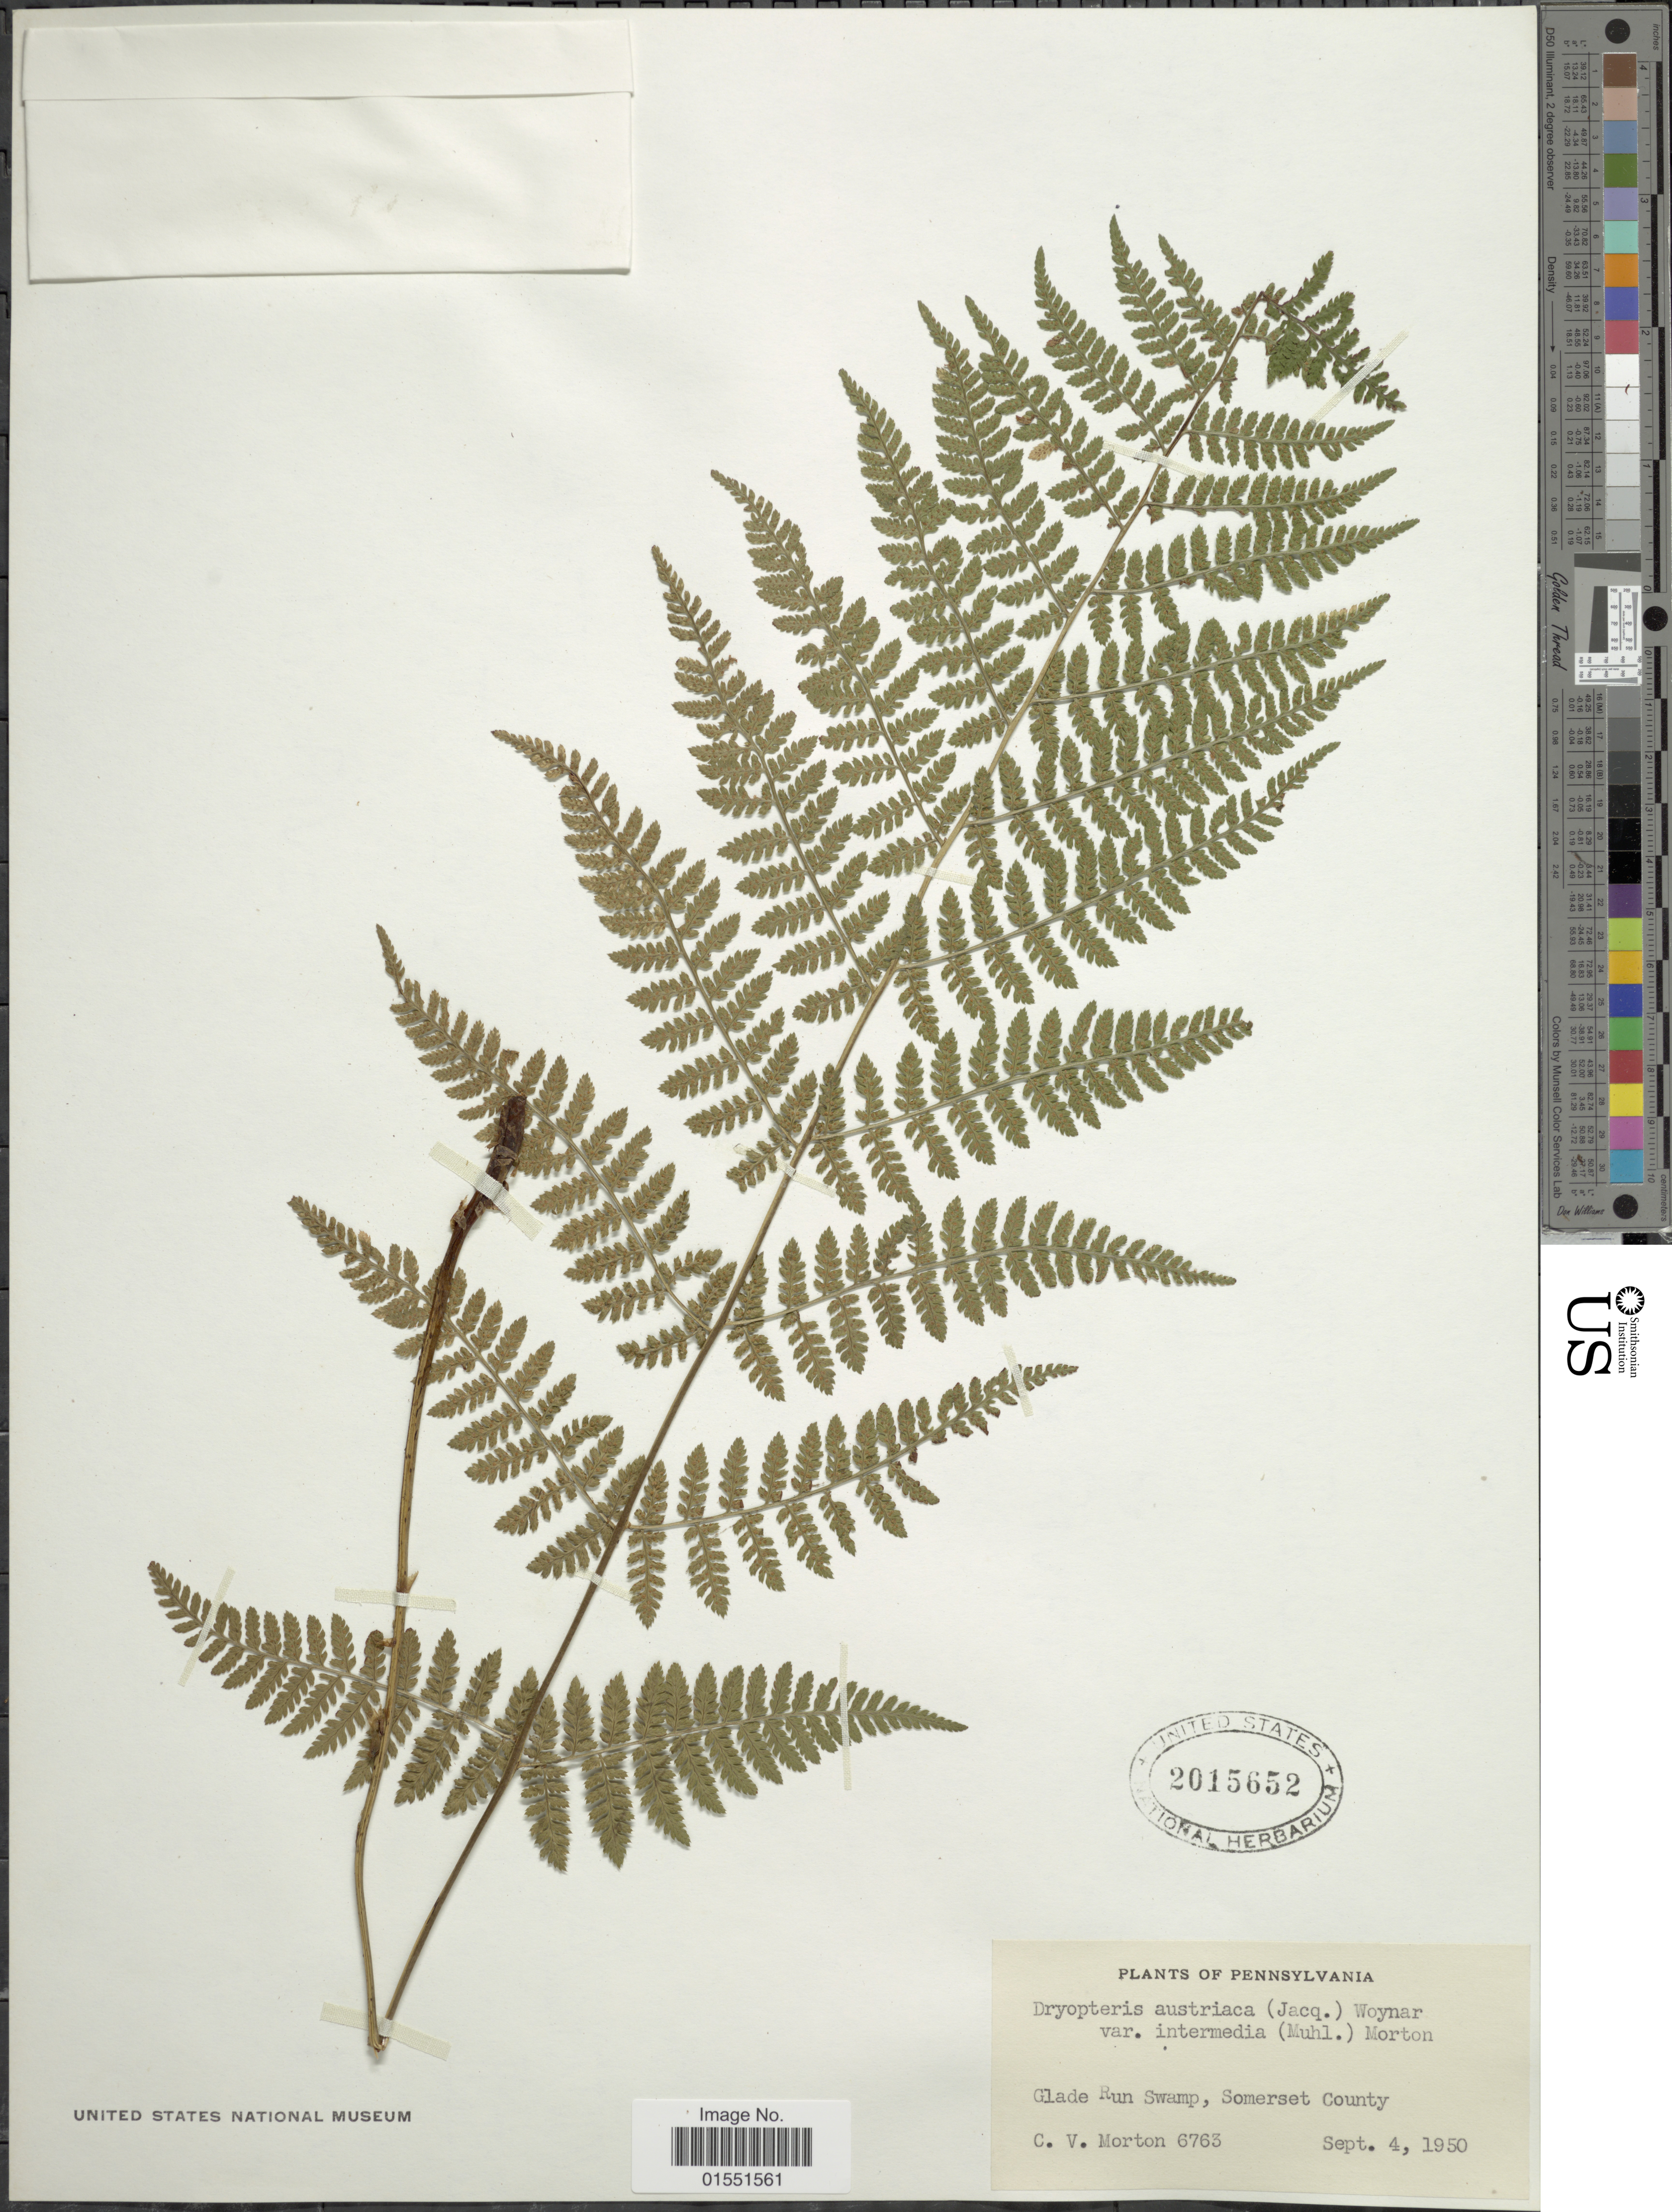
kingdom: Plantae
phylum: Tracheophyta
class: Polypodiopsida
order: Polypodiales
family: Dryopteridaceae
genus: Dryopteris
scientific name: Dryopteris intermedia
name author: (Muhl.) A. Gray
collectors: C. V. Morton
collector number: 6763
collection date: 1950-09-04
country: United States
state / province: Pennsylvania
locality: Glade Run Swamp, Somerset County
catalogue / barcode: US 2015652